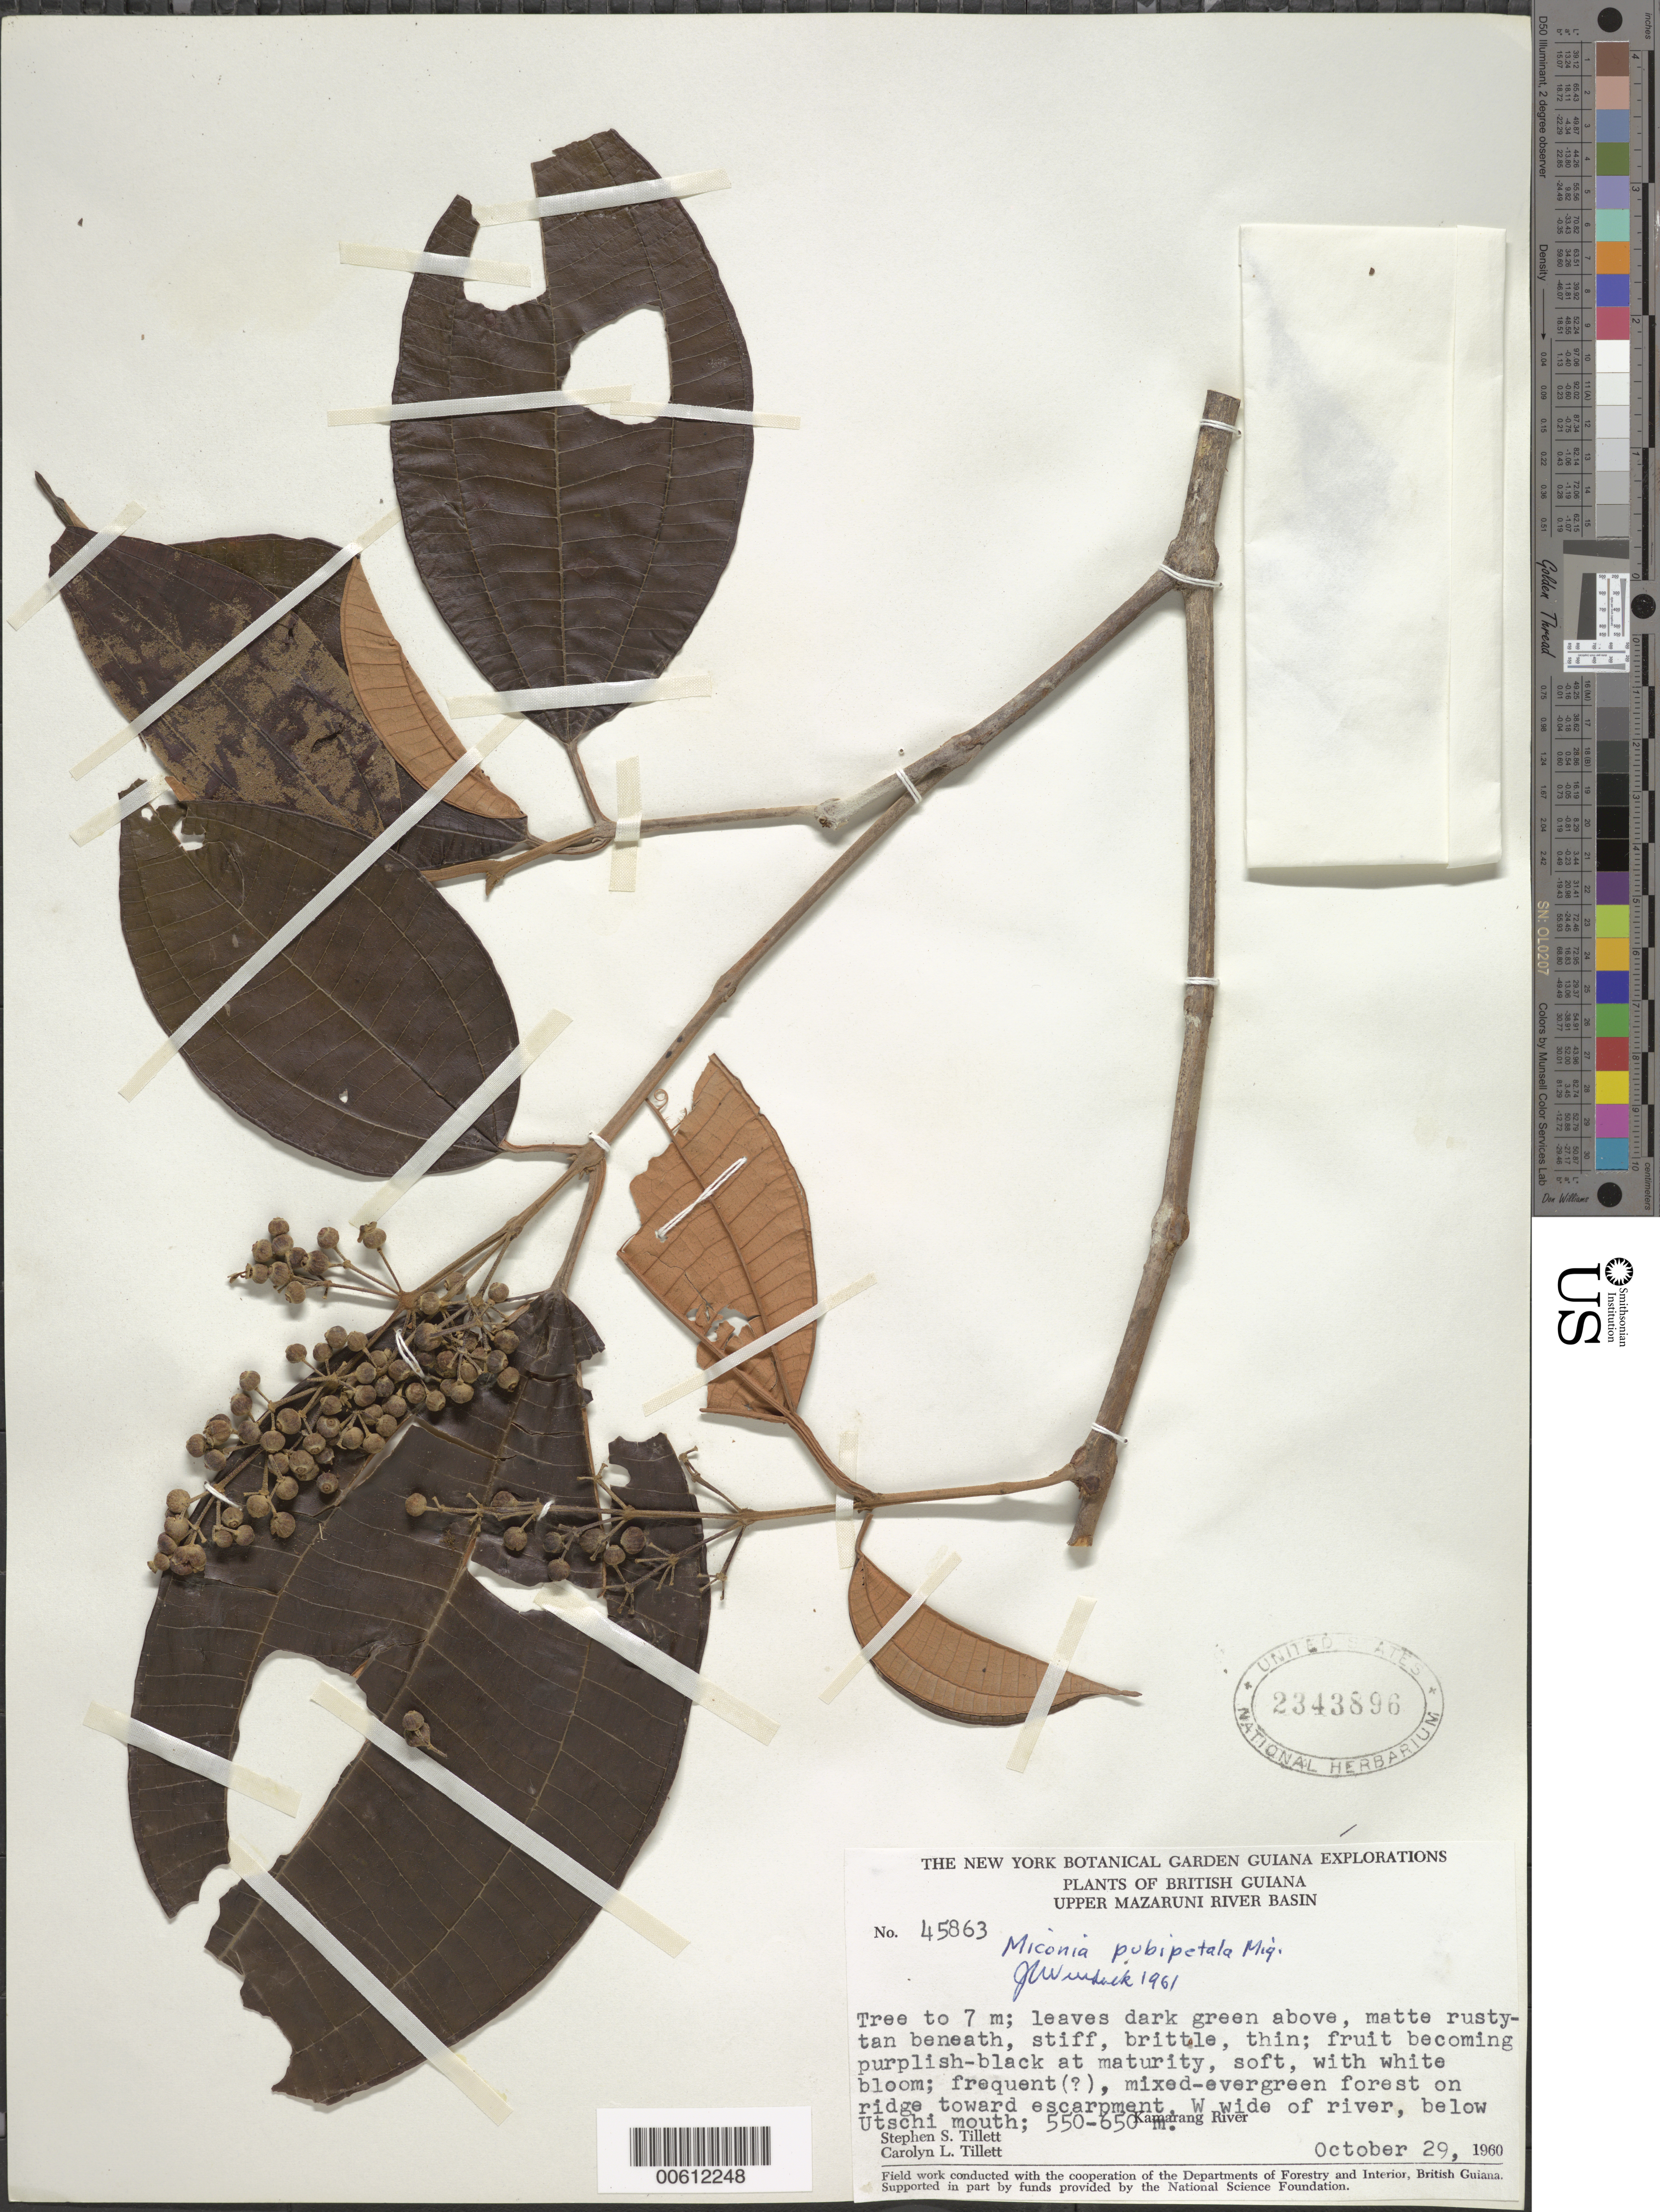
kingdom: Plantae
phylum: Tracheophyta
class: Magnoliopsida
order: Myrtales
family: Melastomataceae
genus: Miconia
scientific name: Miconia pubipetala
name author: Miq.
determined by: Wurdack, John J., (US), US (UNITED STATES)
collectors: S. S. Tillett, C. L. Tillett & R. Boyan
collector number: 45863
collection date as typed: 29-Oct-60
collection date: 1960-10-29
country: Guyana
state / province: Cuyuni-Mazaruni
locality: Kamarang R., W bank, below Utschi mouth; Upper Mazaruni R. Basin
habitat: Mixed-evergreen forest, ridge towards escarpment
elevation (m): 550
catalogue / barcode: US 2343896